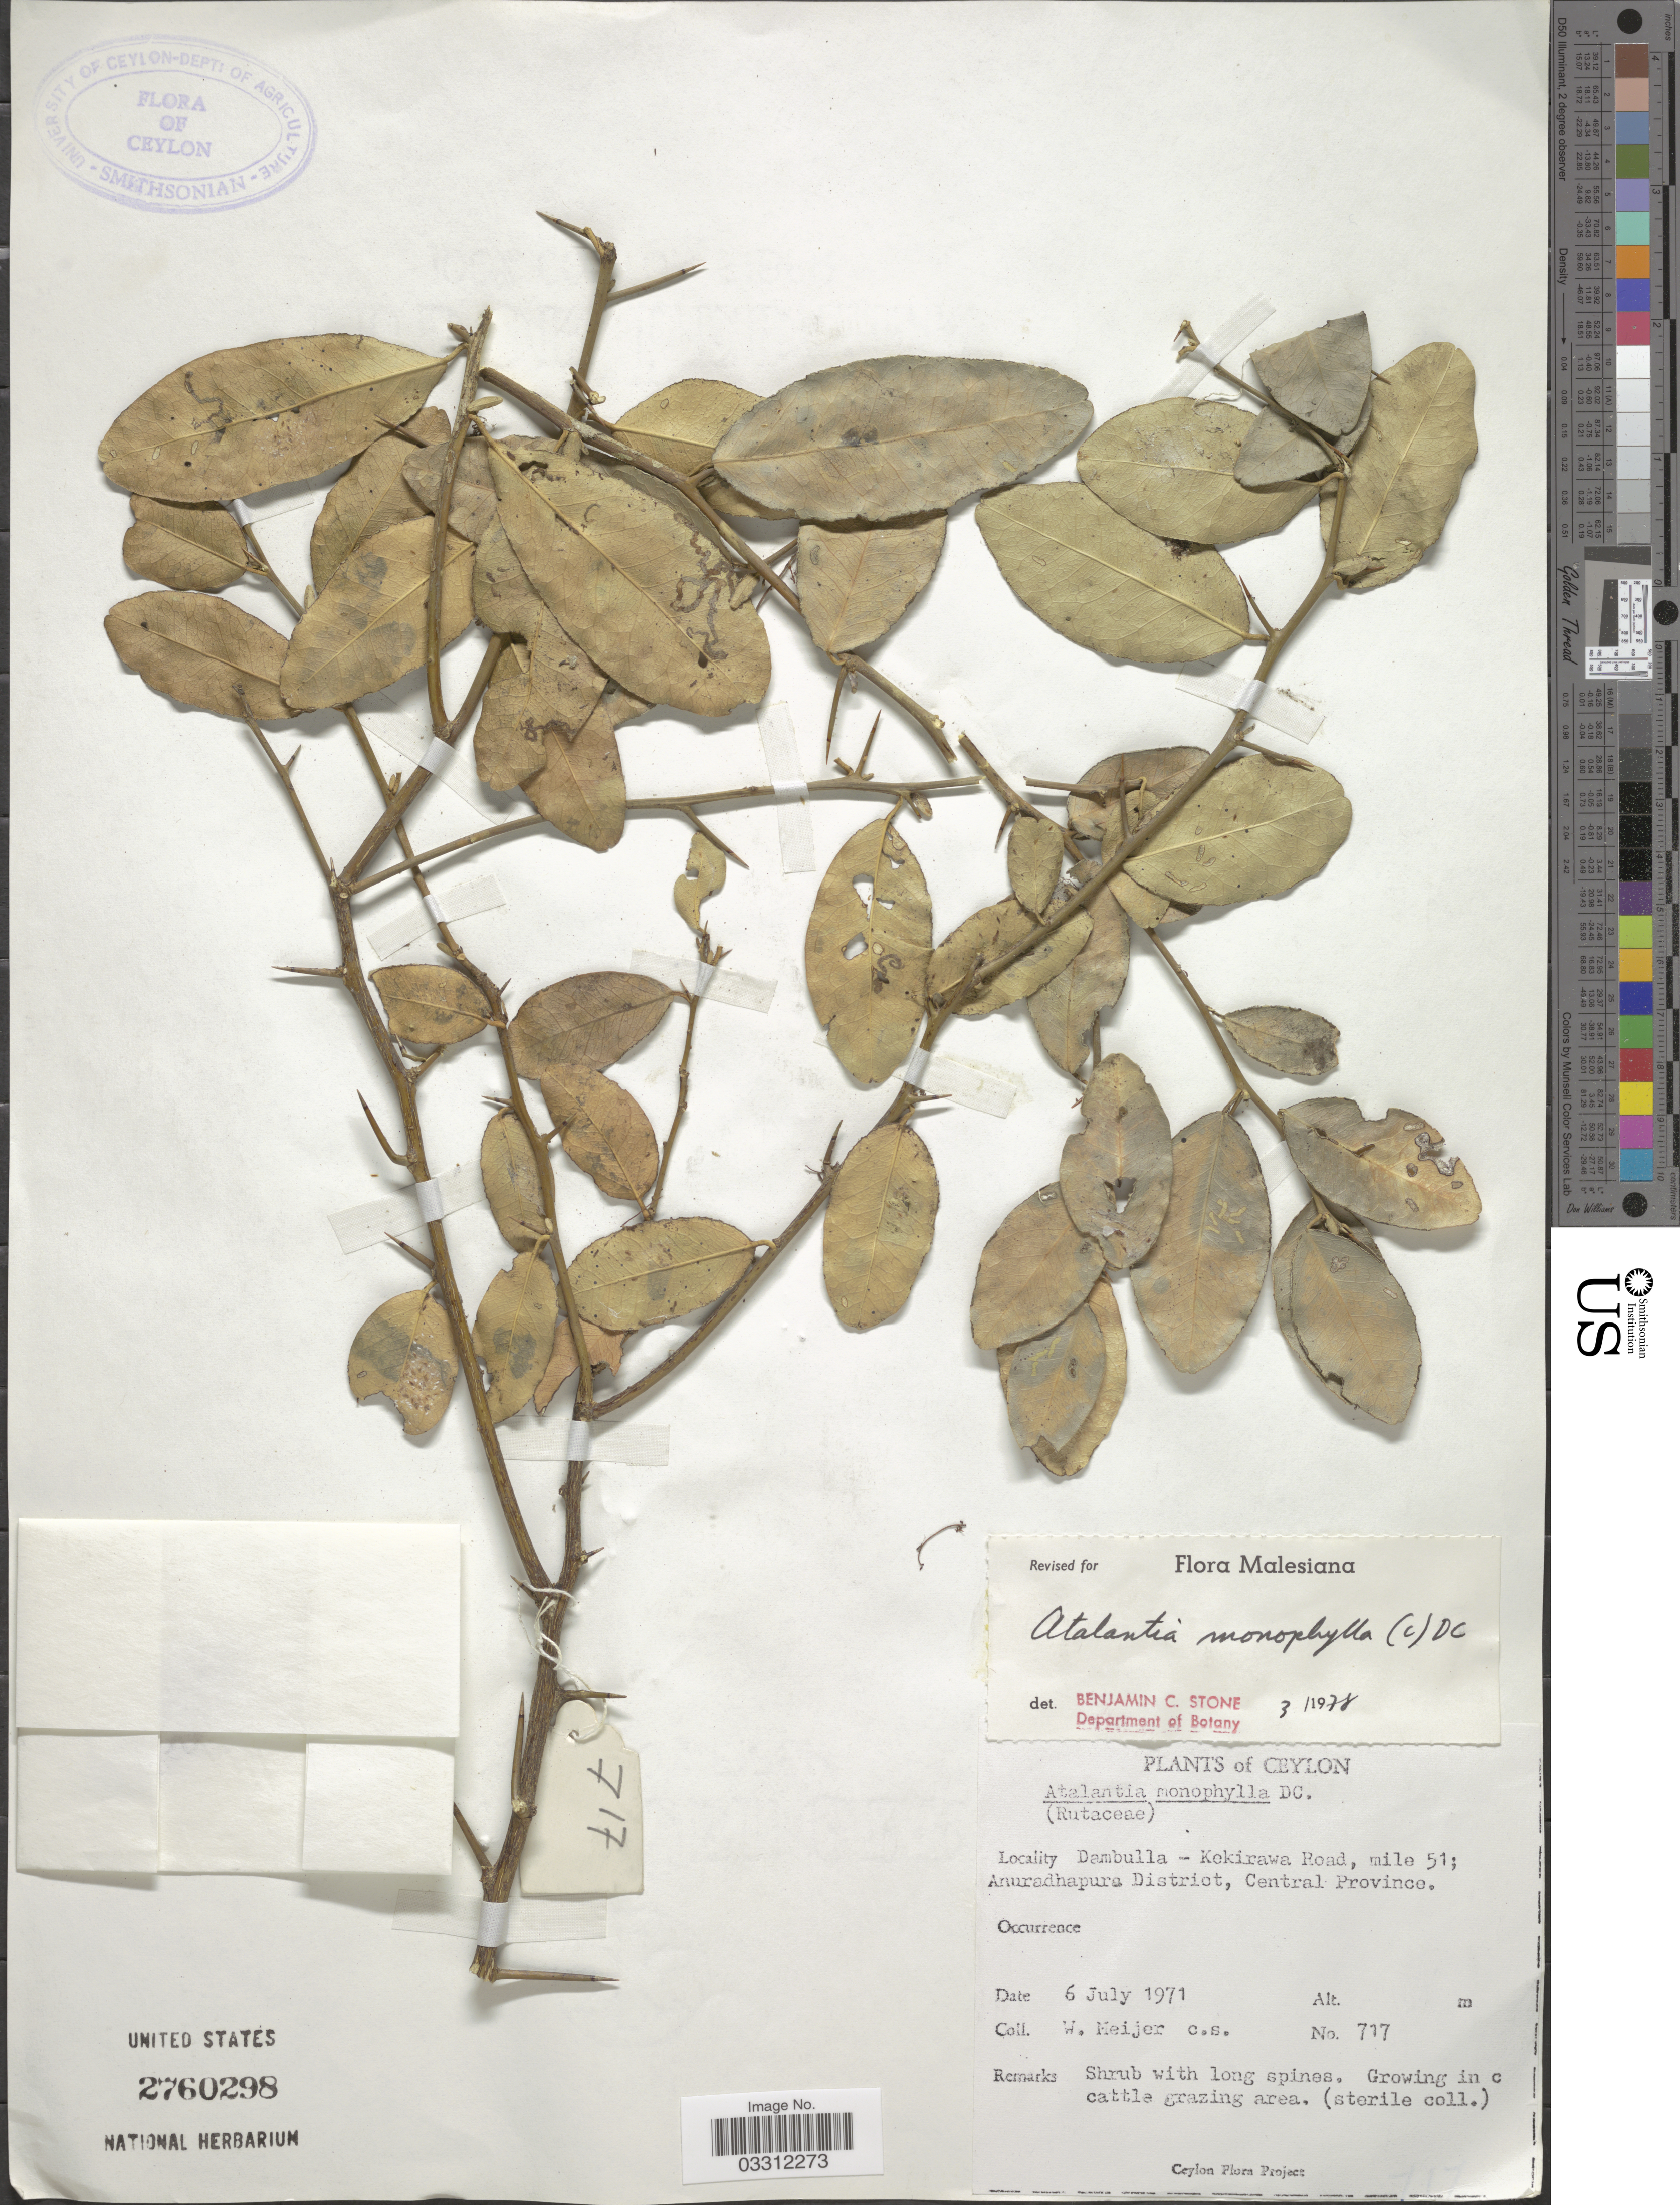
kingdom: Plantae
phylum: Tracheophyta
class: Magnoliopsida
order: Sapindales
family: Rutaceae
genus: Atalantia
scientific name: Atalantia monophylla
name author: (L.) DC.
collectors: W. Meijer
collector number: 717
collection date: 1971-07-06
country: Sri Lanka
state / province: Central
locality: Ceylon, Dambulla - Kekirawa Road, mile 51; Anuradhapura District.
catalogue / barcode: US 2760298